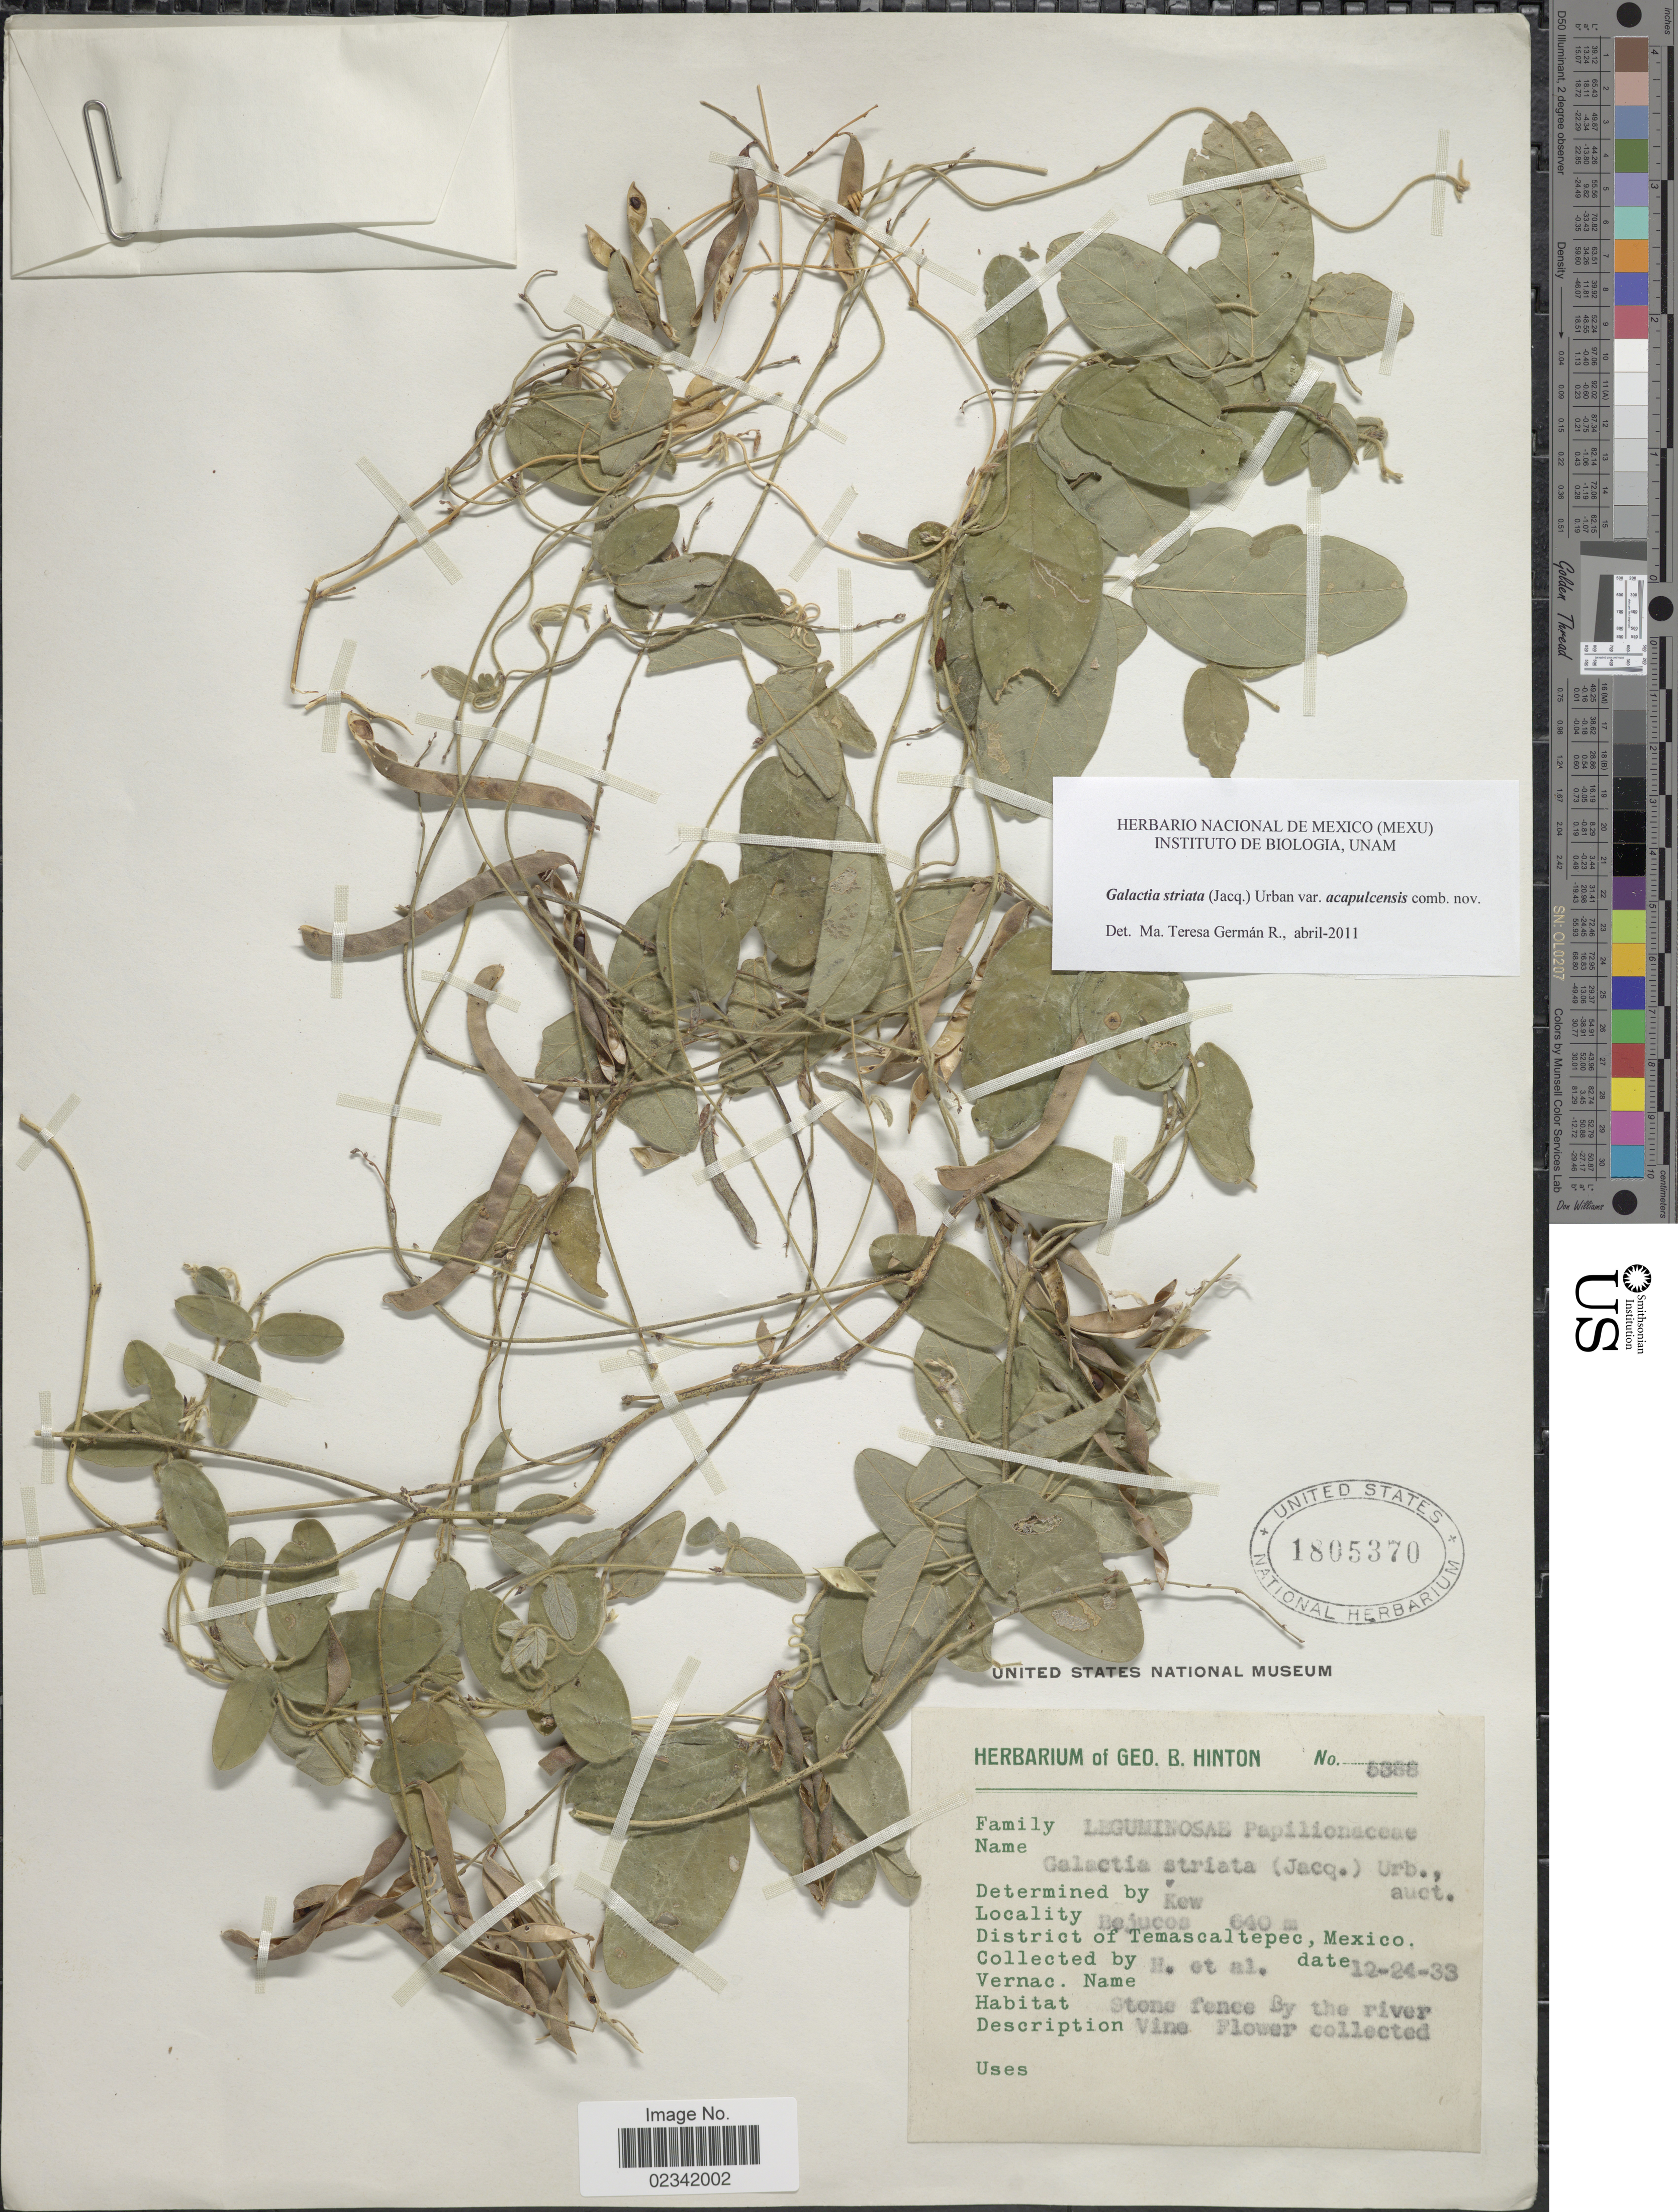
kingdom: Plantae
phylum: Tracheophyta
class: Magnoliopsida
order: Fabales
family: Fabaceae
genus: Galactia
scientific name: Galactia acapulcensis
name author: Rose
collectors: G. B. Hinton & et al.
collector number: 5388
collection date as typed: Transcribed d/m/y: 24/12/33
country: Mexico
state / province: México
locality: Bejucos, District of Temascaltepec, Mexico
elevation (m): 640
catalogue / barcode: US 1805370